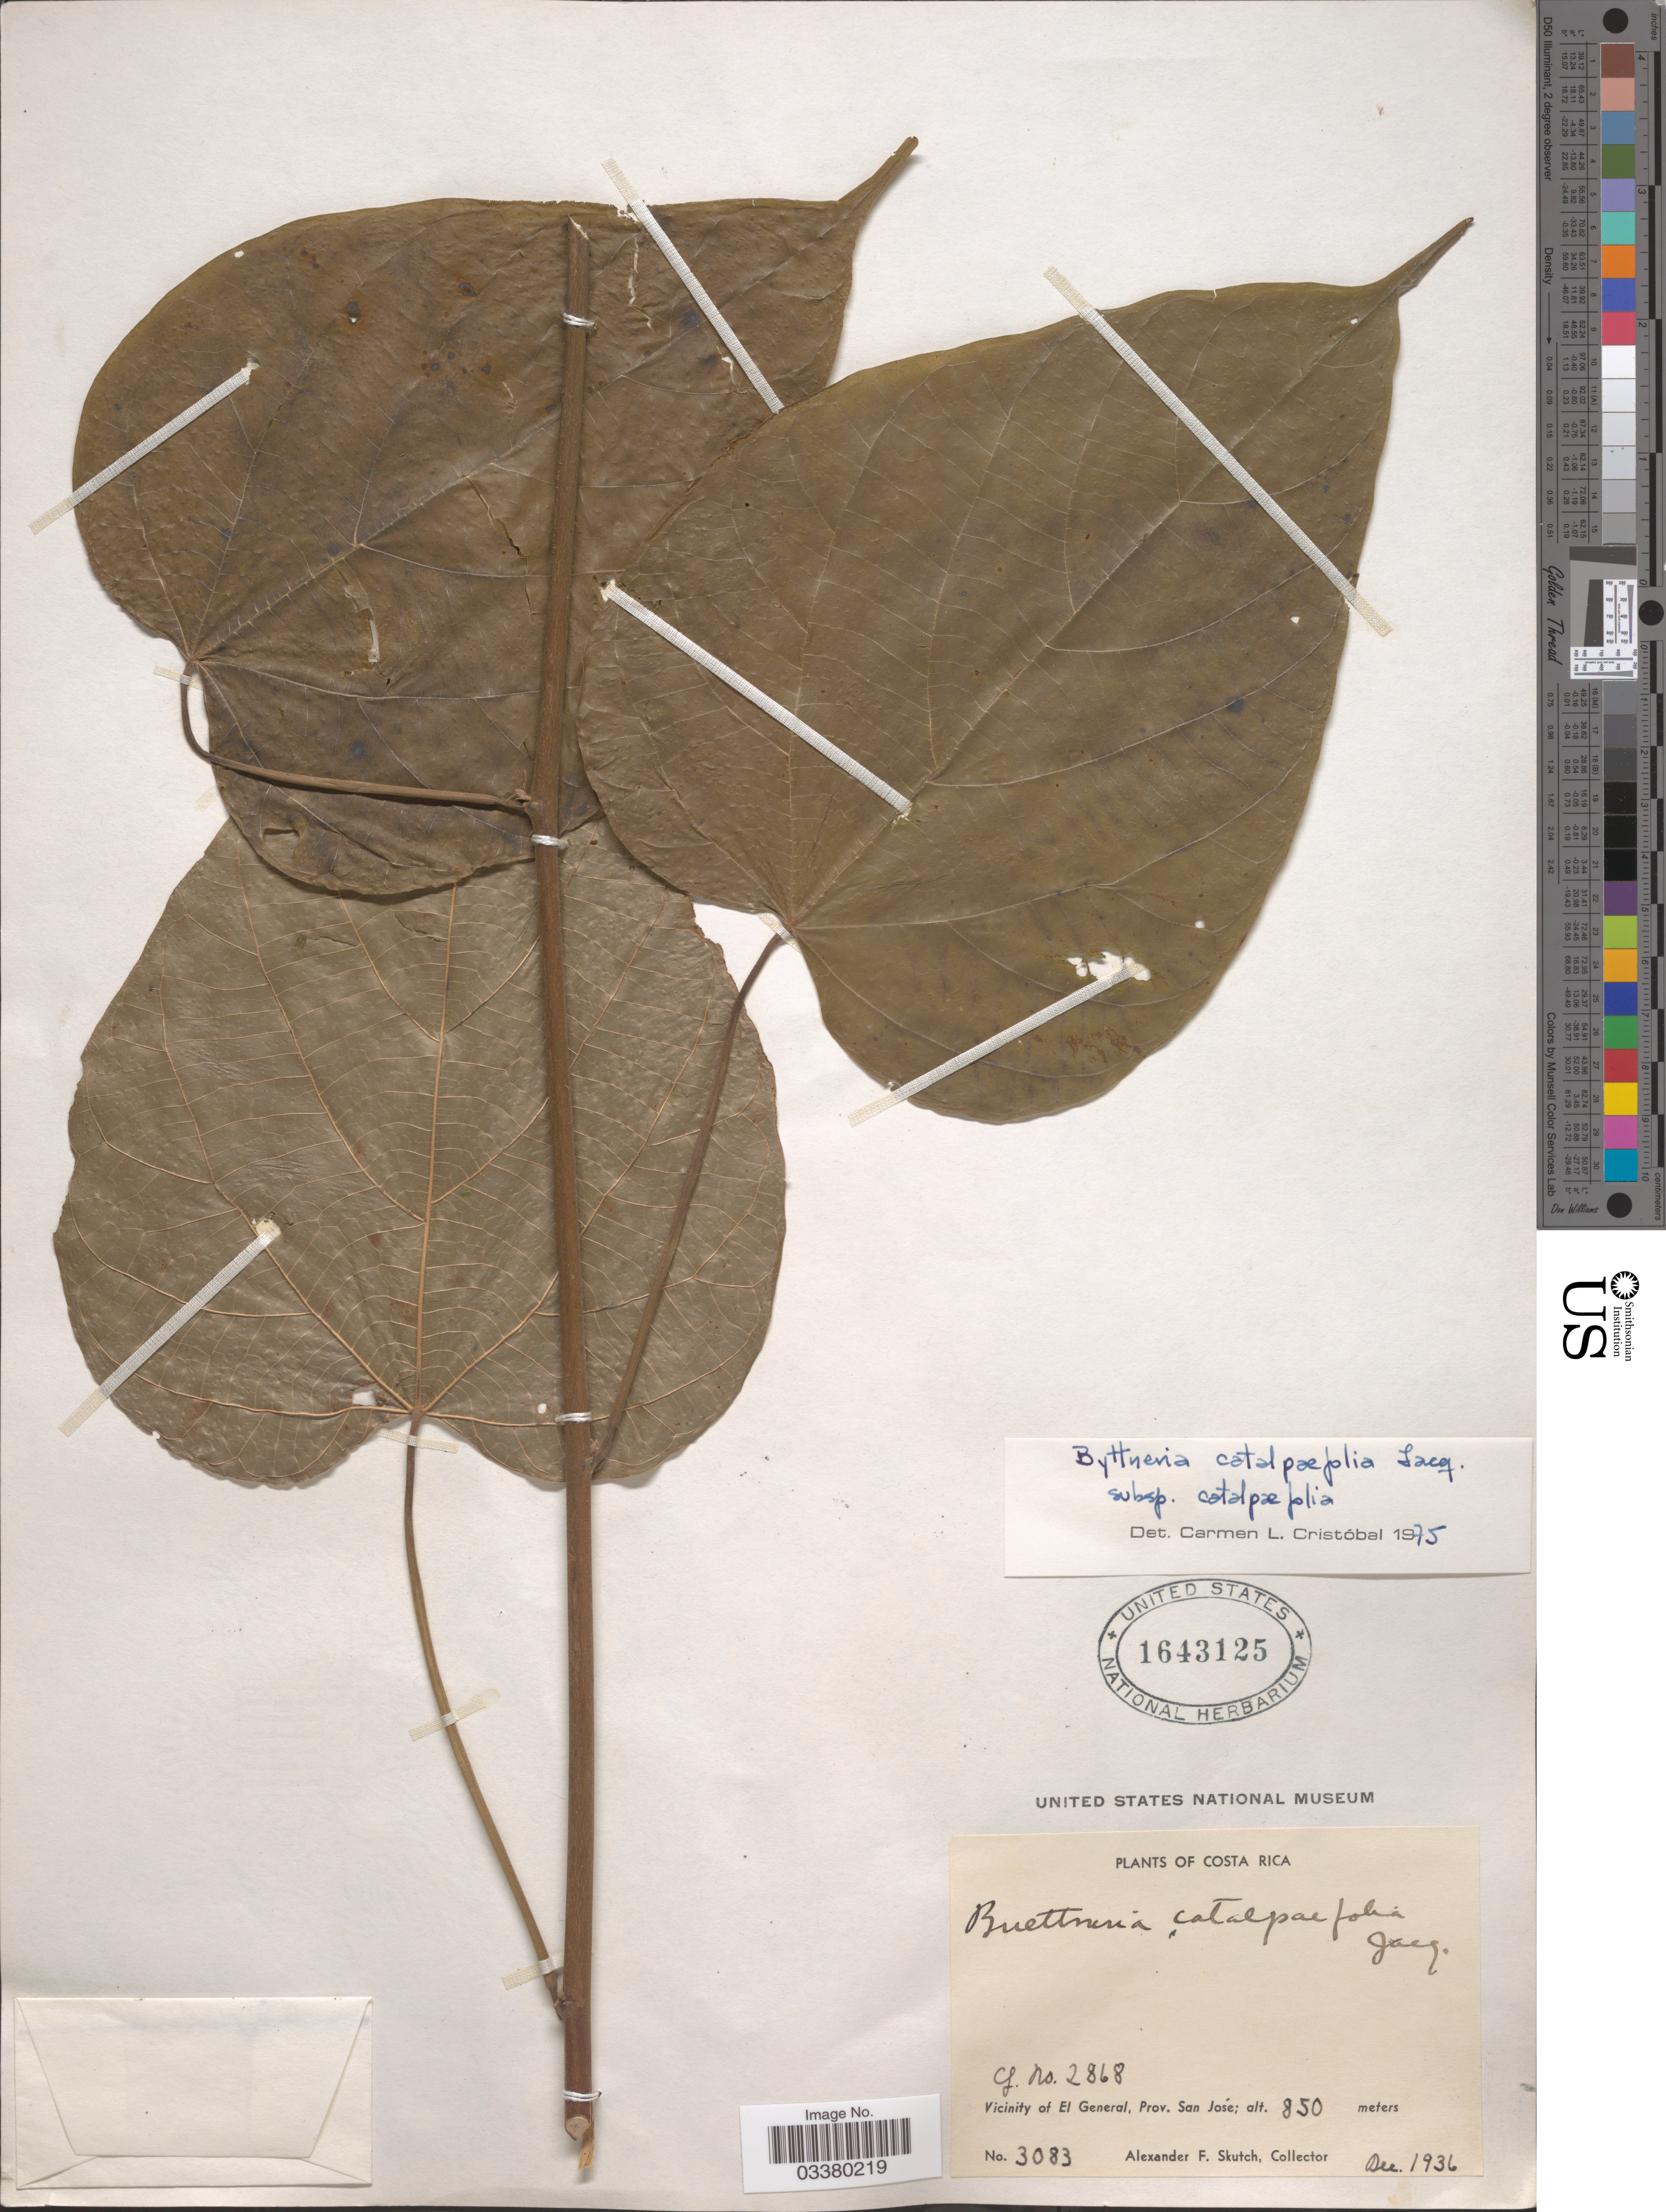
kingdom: Plantae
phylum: Tracheophyta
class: Magnoliopsida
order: Malvales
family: Malvaceae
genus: Byttneria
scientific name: Byttneria catalpifolia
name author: Jacq.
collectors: A. F. Skutch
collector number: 3083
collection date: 1936-12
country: Costa Rica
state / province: San José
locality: Vicinity of El General.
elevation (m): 850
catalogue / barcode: US 1643125